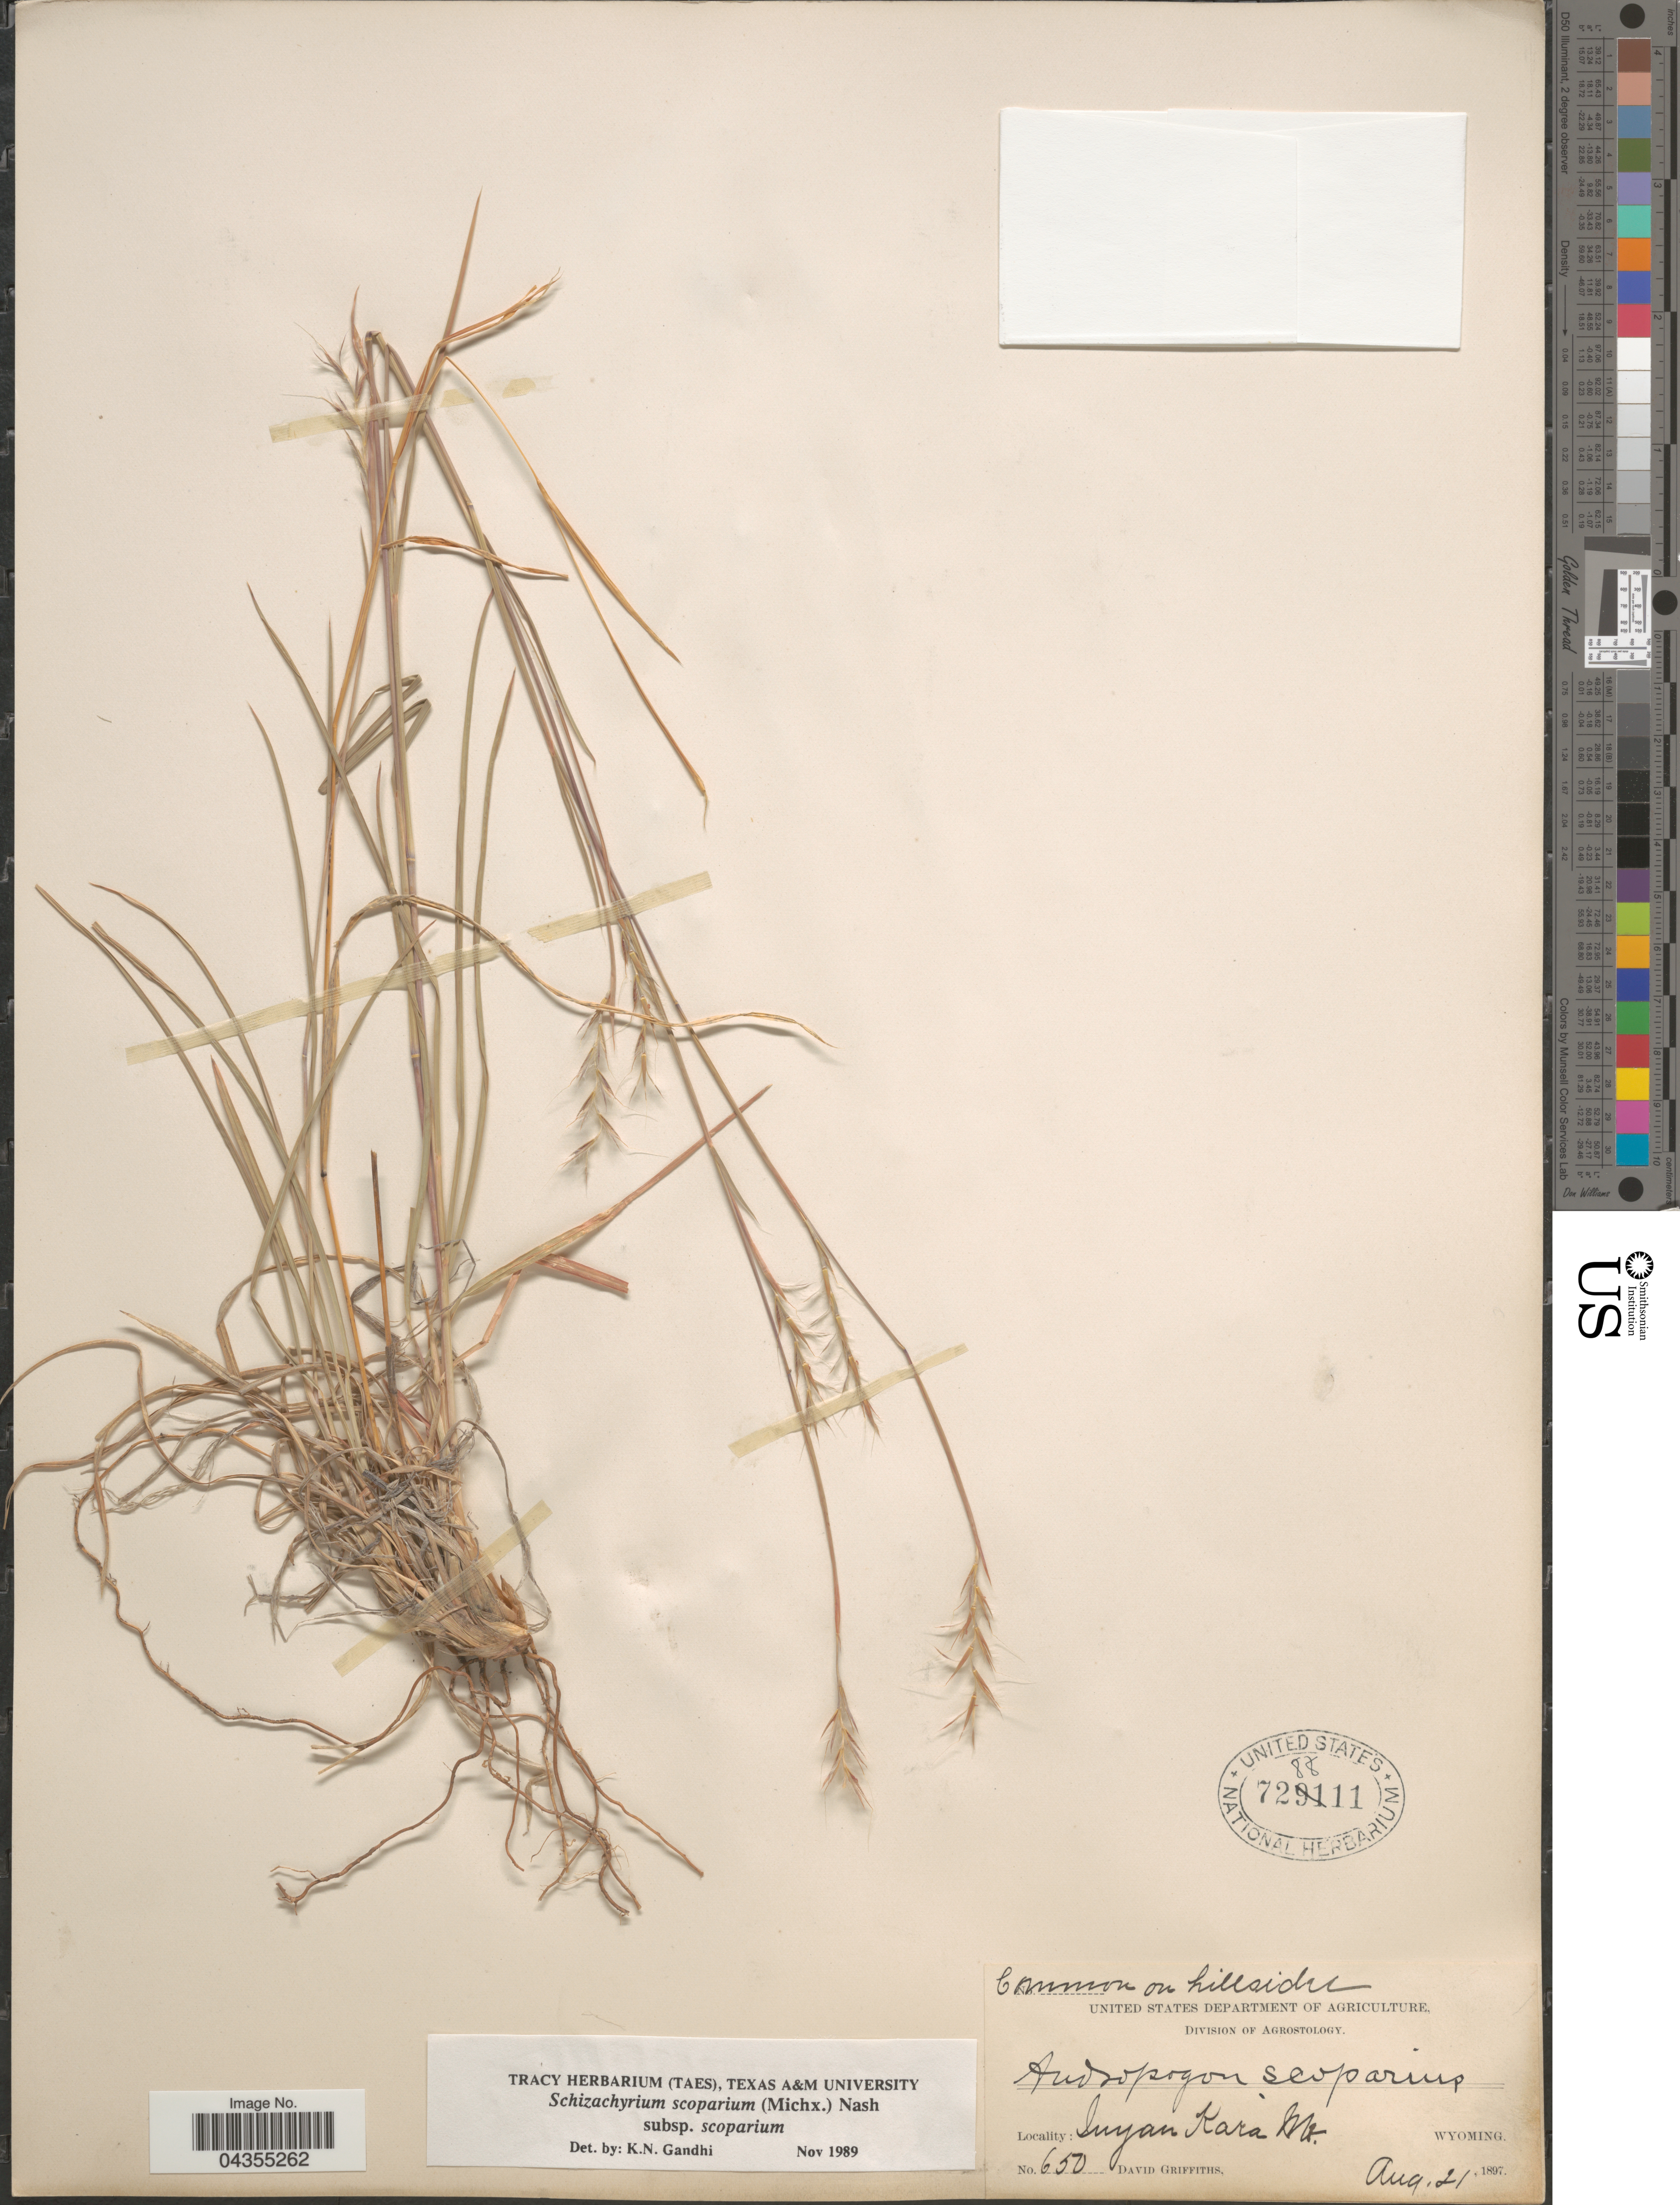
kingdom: Plantae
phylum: Tracheophyta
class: Liliopsida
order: Poales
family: Poaceae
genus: Schizachyrium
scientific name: Schizachyrium scoparium var. scoparium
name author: (Michx.) Nash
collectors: D. Griffiths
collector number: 650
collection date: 1897-08-21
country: United States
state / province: Wyoming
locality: On hillside. Inyan Kara Mt.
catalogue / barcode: US 728811